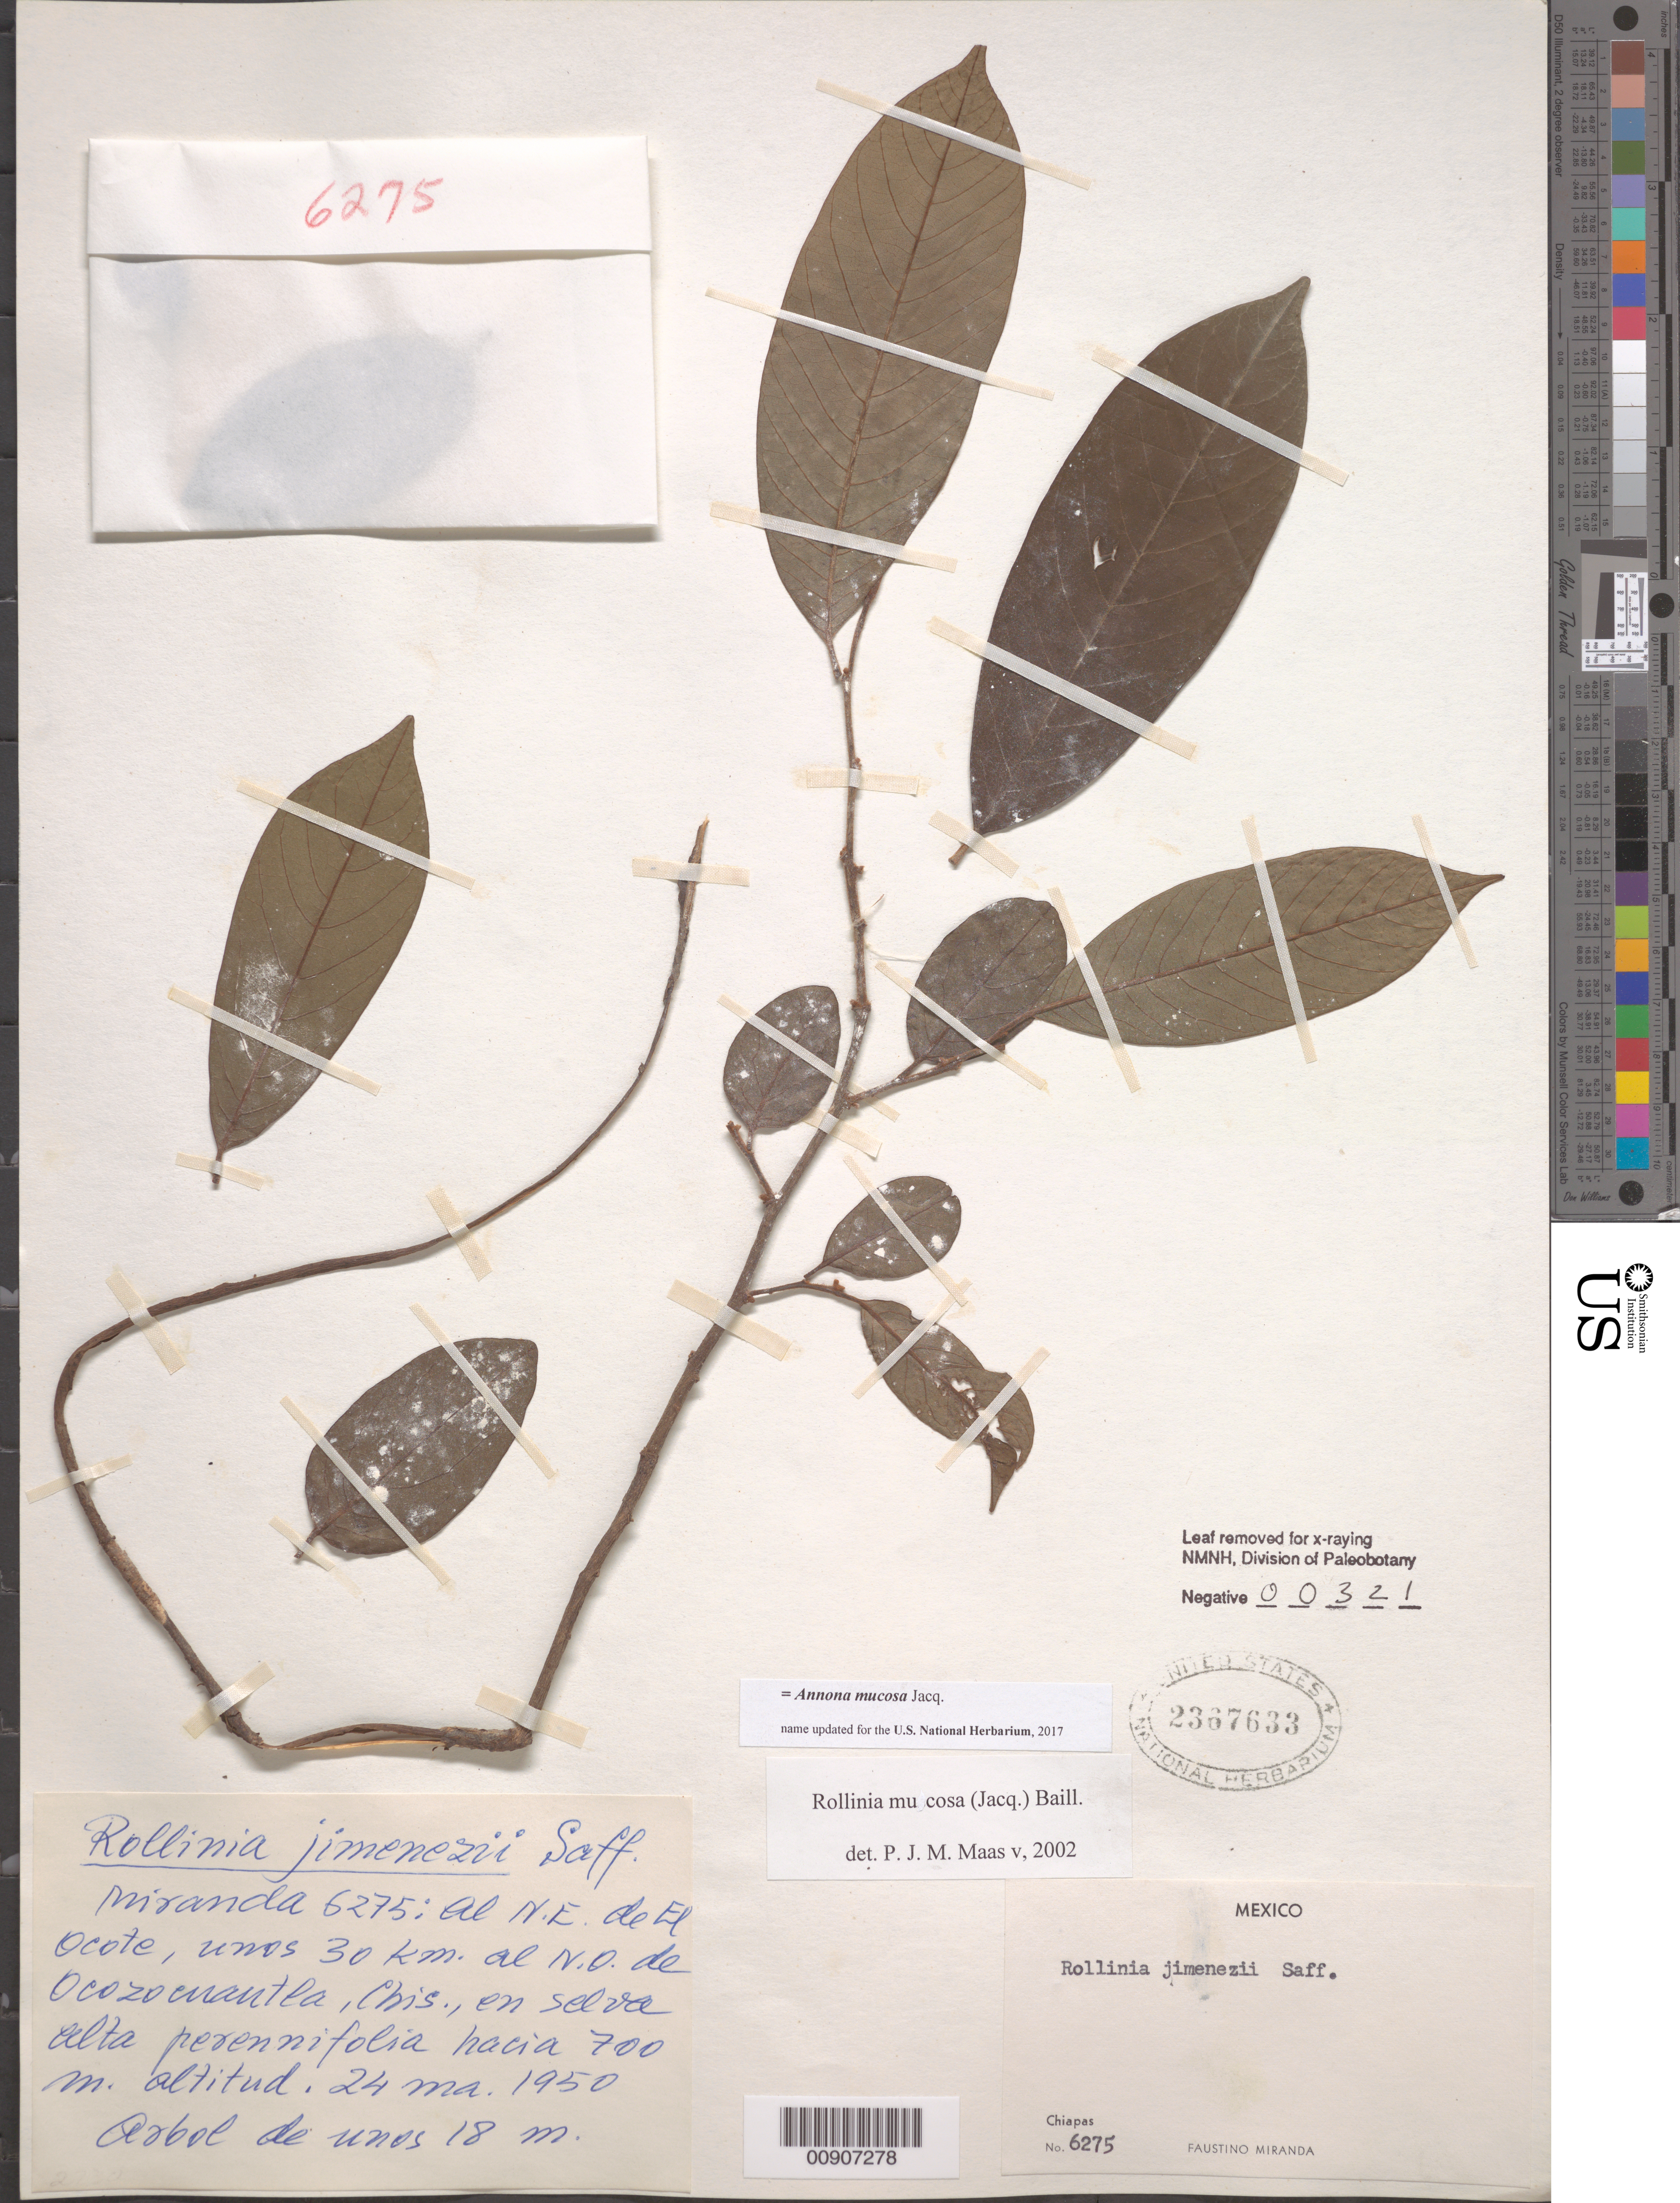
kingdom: Plantae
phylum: Tracheophyta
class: Magnoliopsida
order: Magnoliales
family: Annonaceae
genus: Annona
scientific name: Annona mucosa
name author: Jacq.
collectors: Miranda G., F.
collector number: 6275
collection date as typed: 24 Mar 1950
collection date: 1950-03-24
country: Mexico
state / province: Chiapas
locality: Al N.E. de El Ocote, unois 30 km. al N.O. de Ocozocuautla, Chiapas.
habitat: En selva alta perennifolia.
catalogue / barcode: US 2367633